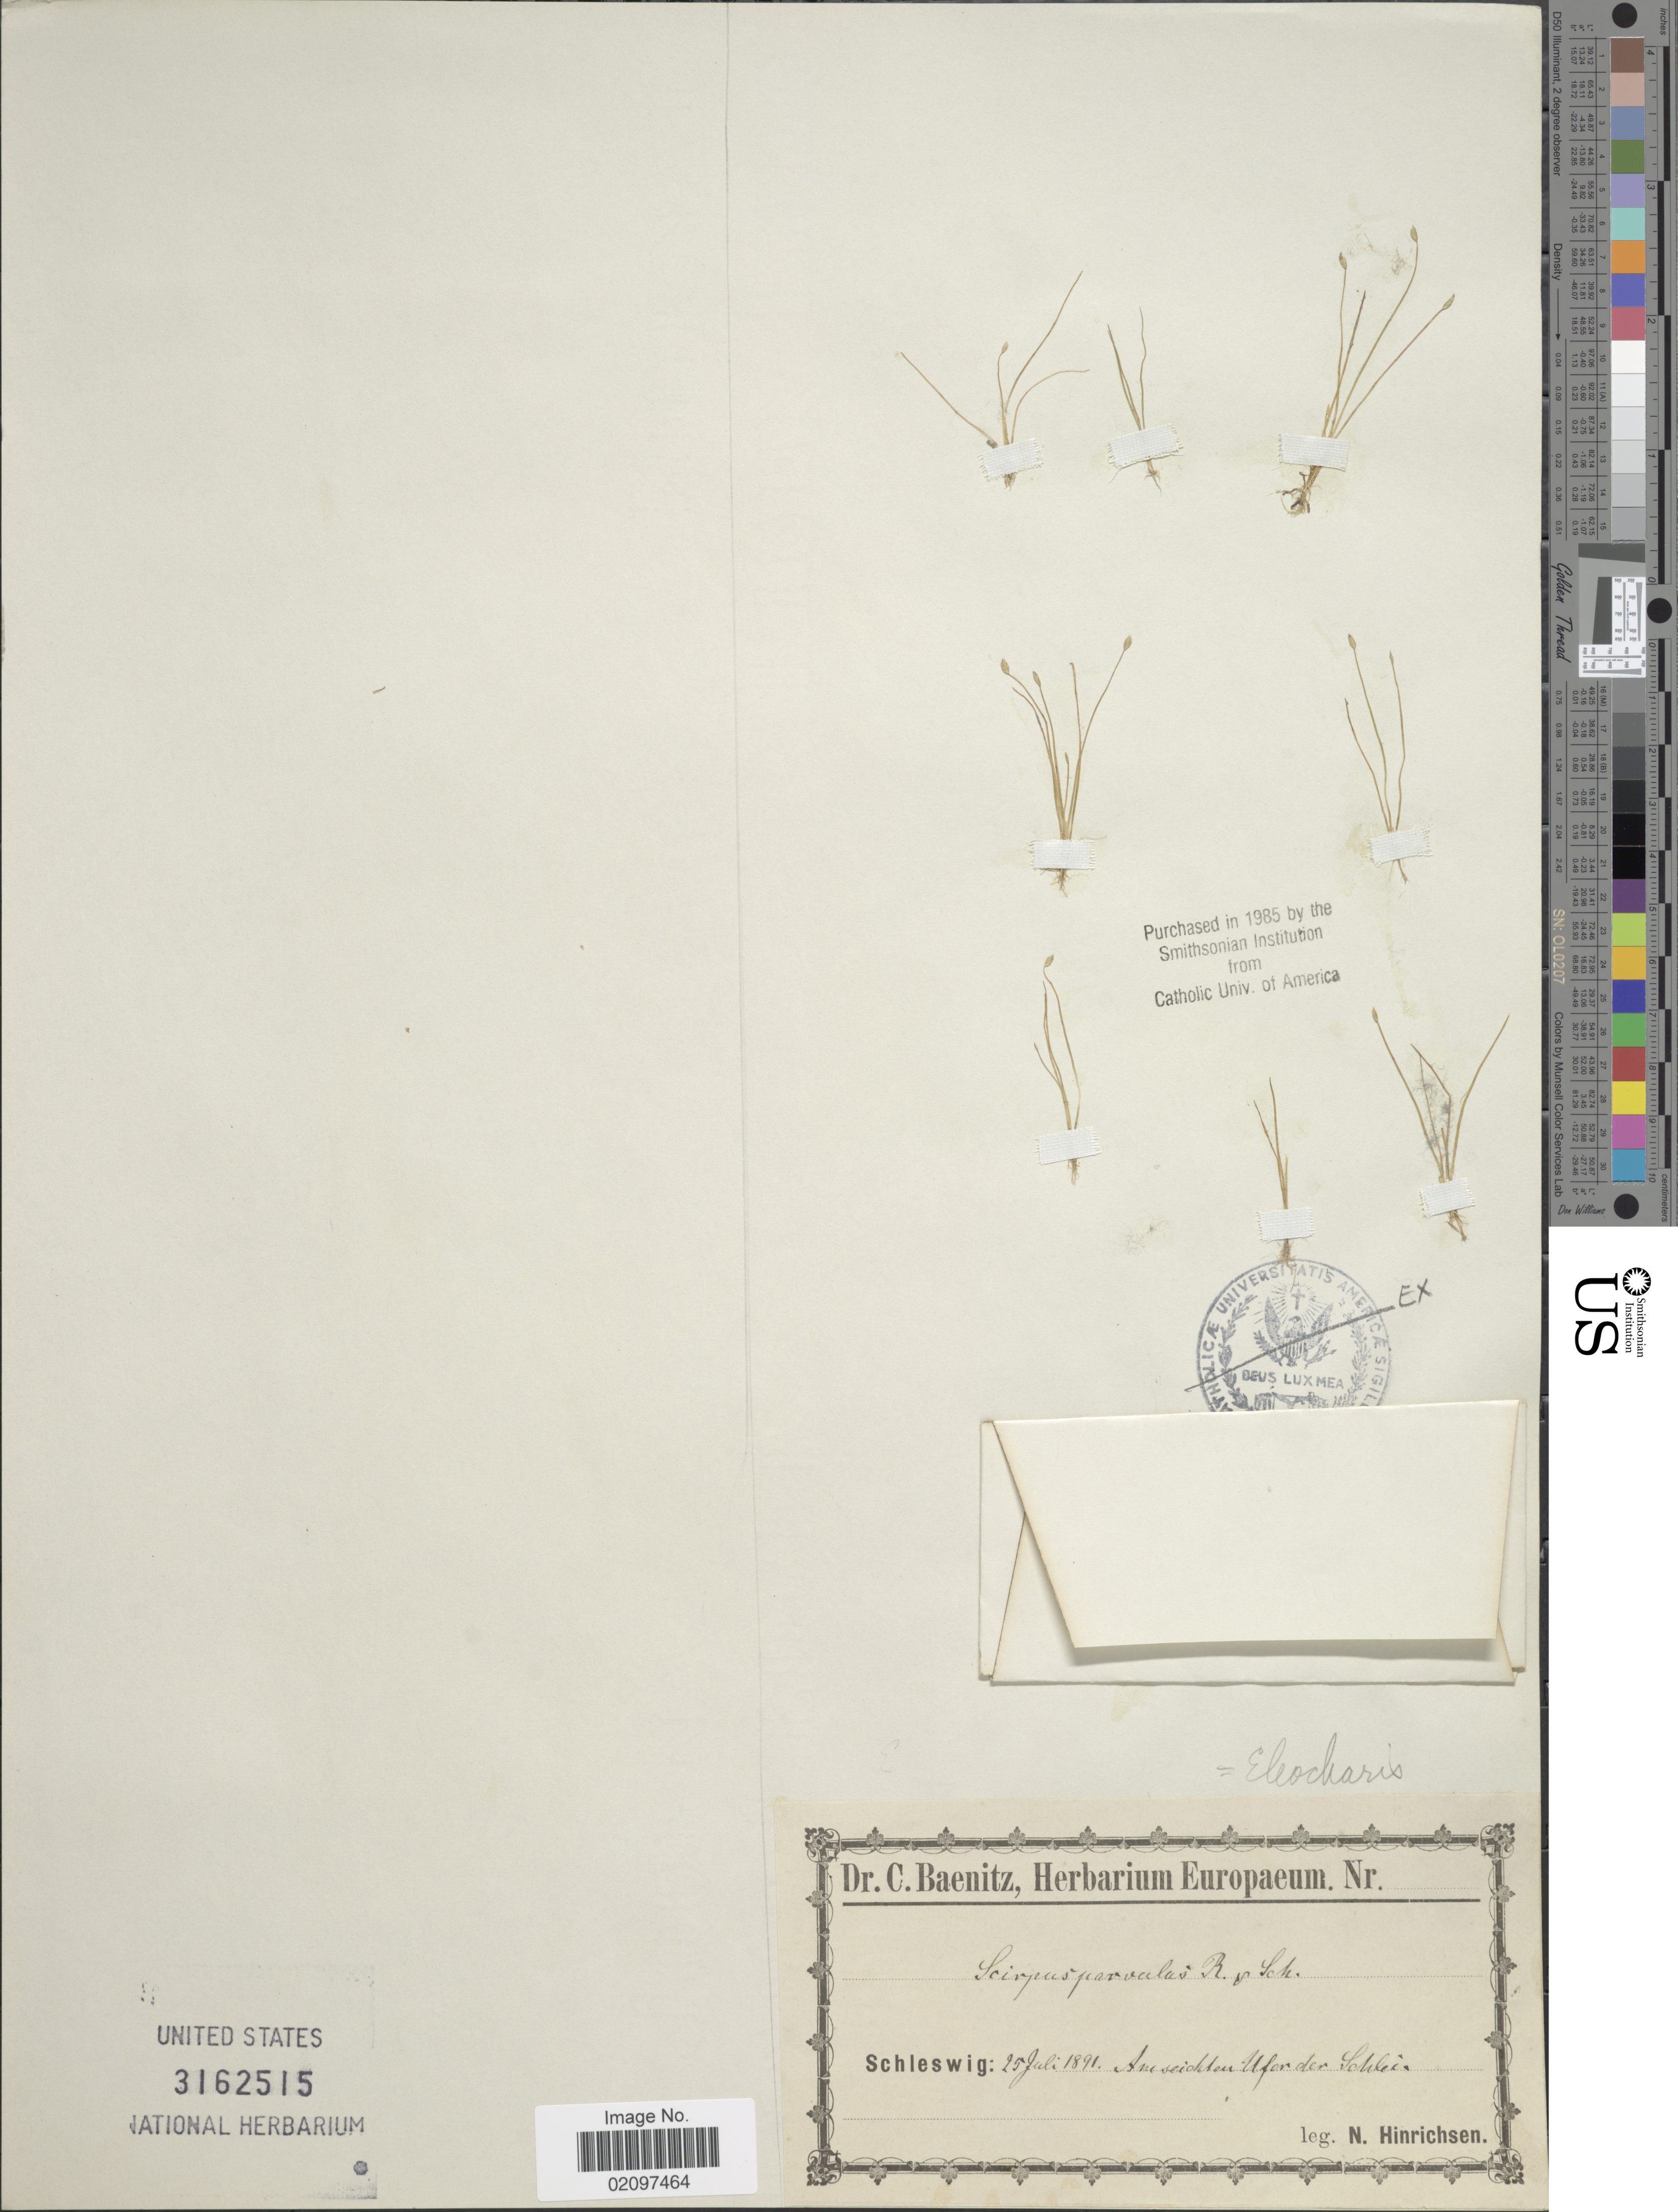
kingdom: Plantae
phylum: Tracheophyta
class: Liliopsida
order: Poales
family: Cyperaceae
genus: Eleocharis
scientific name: Eleocharis parvula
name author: (Roem. & Schult.) Link ex Williams et al.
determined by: Strong, Mark T., (BOT), Smithsonian Institution - National Museum of Natural History (UNITED STATES)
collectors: N. Hinrichsen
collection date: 1891-07-25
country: Germany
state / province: Schleswig-Holstein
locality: Schleswig: Am seichten [interpreted] Ufor de Schlein. [interpreted]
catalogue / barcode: US 3162515